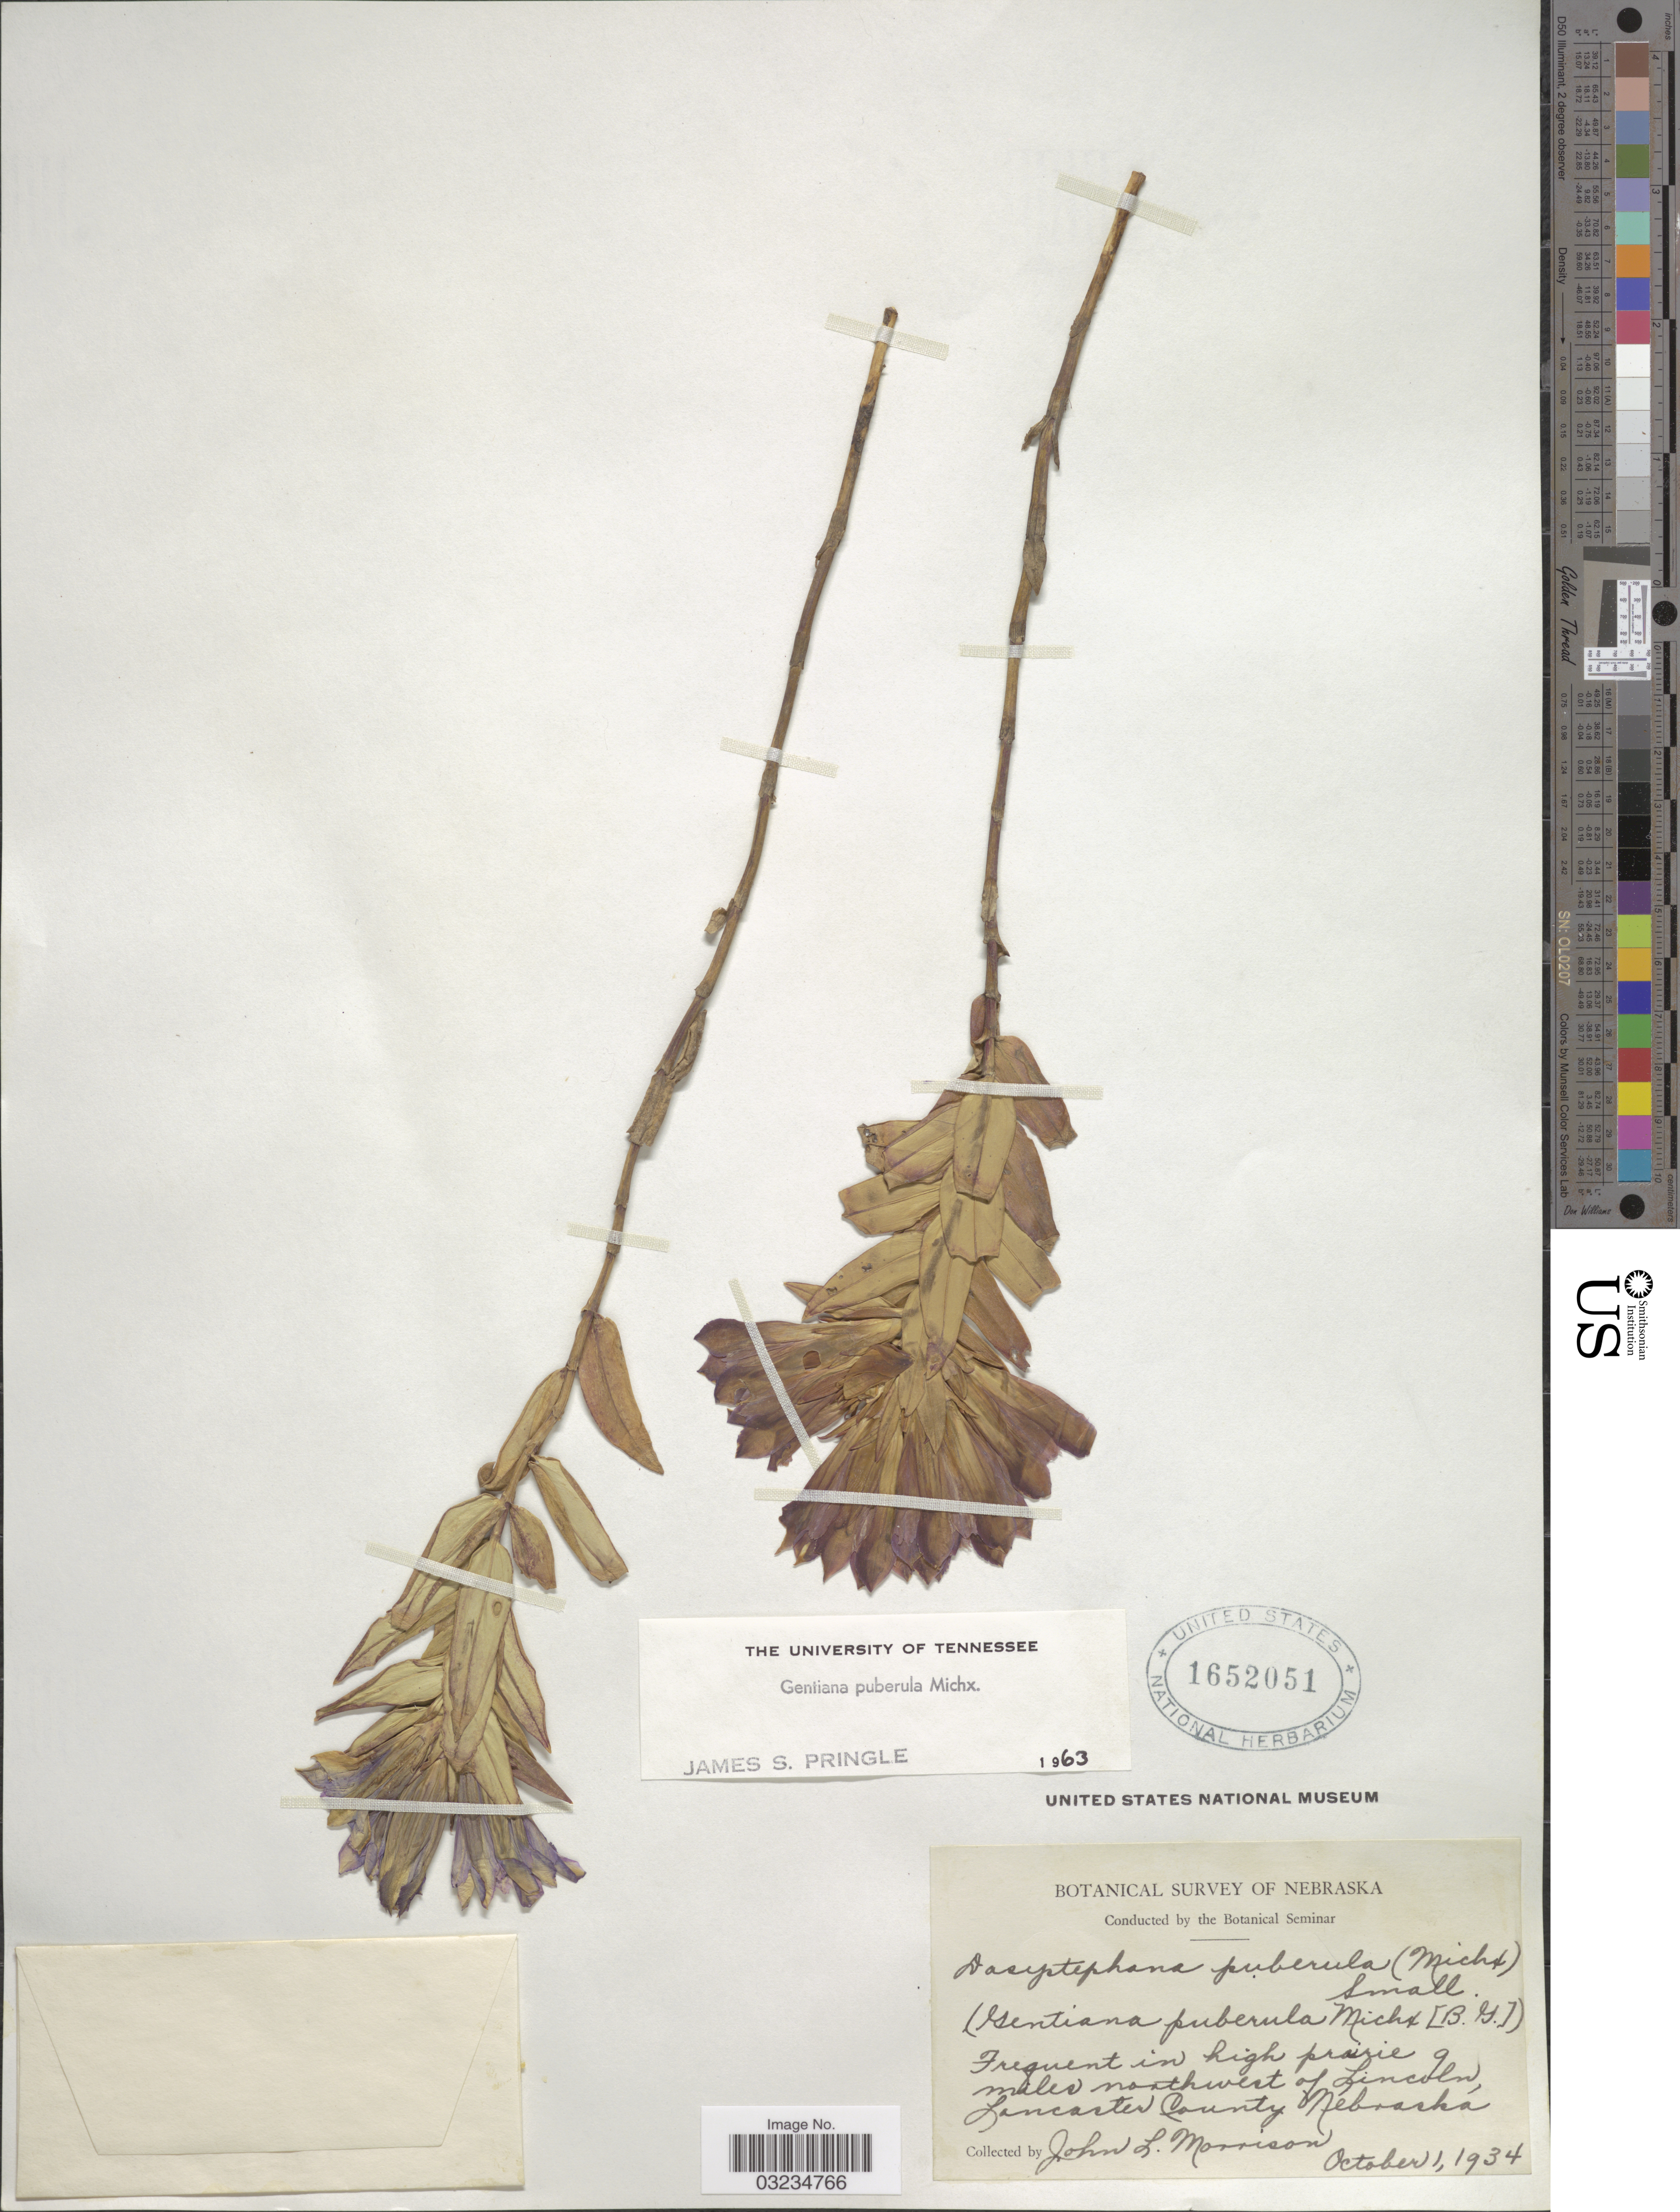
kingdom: Plantae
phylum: Tracheophyta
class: Magnoliopsida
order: Gentianales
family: Gentianaceae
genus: Gentiana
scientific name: Gentiana puberula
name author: Michx.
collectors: J. Morrison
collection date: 1934-10-01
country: United States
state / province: Nebraska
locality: Frequent in high prairie 9 miles northwest of Lincoln, Lancaster County.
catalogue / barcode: US 1652051